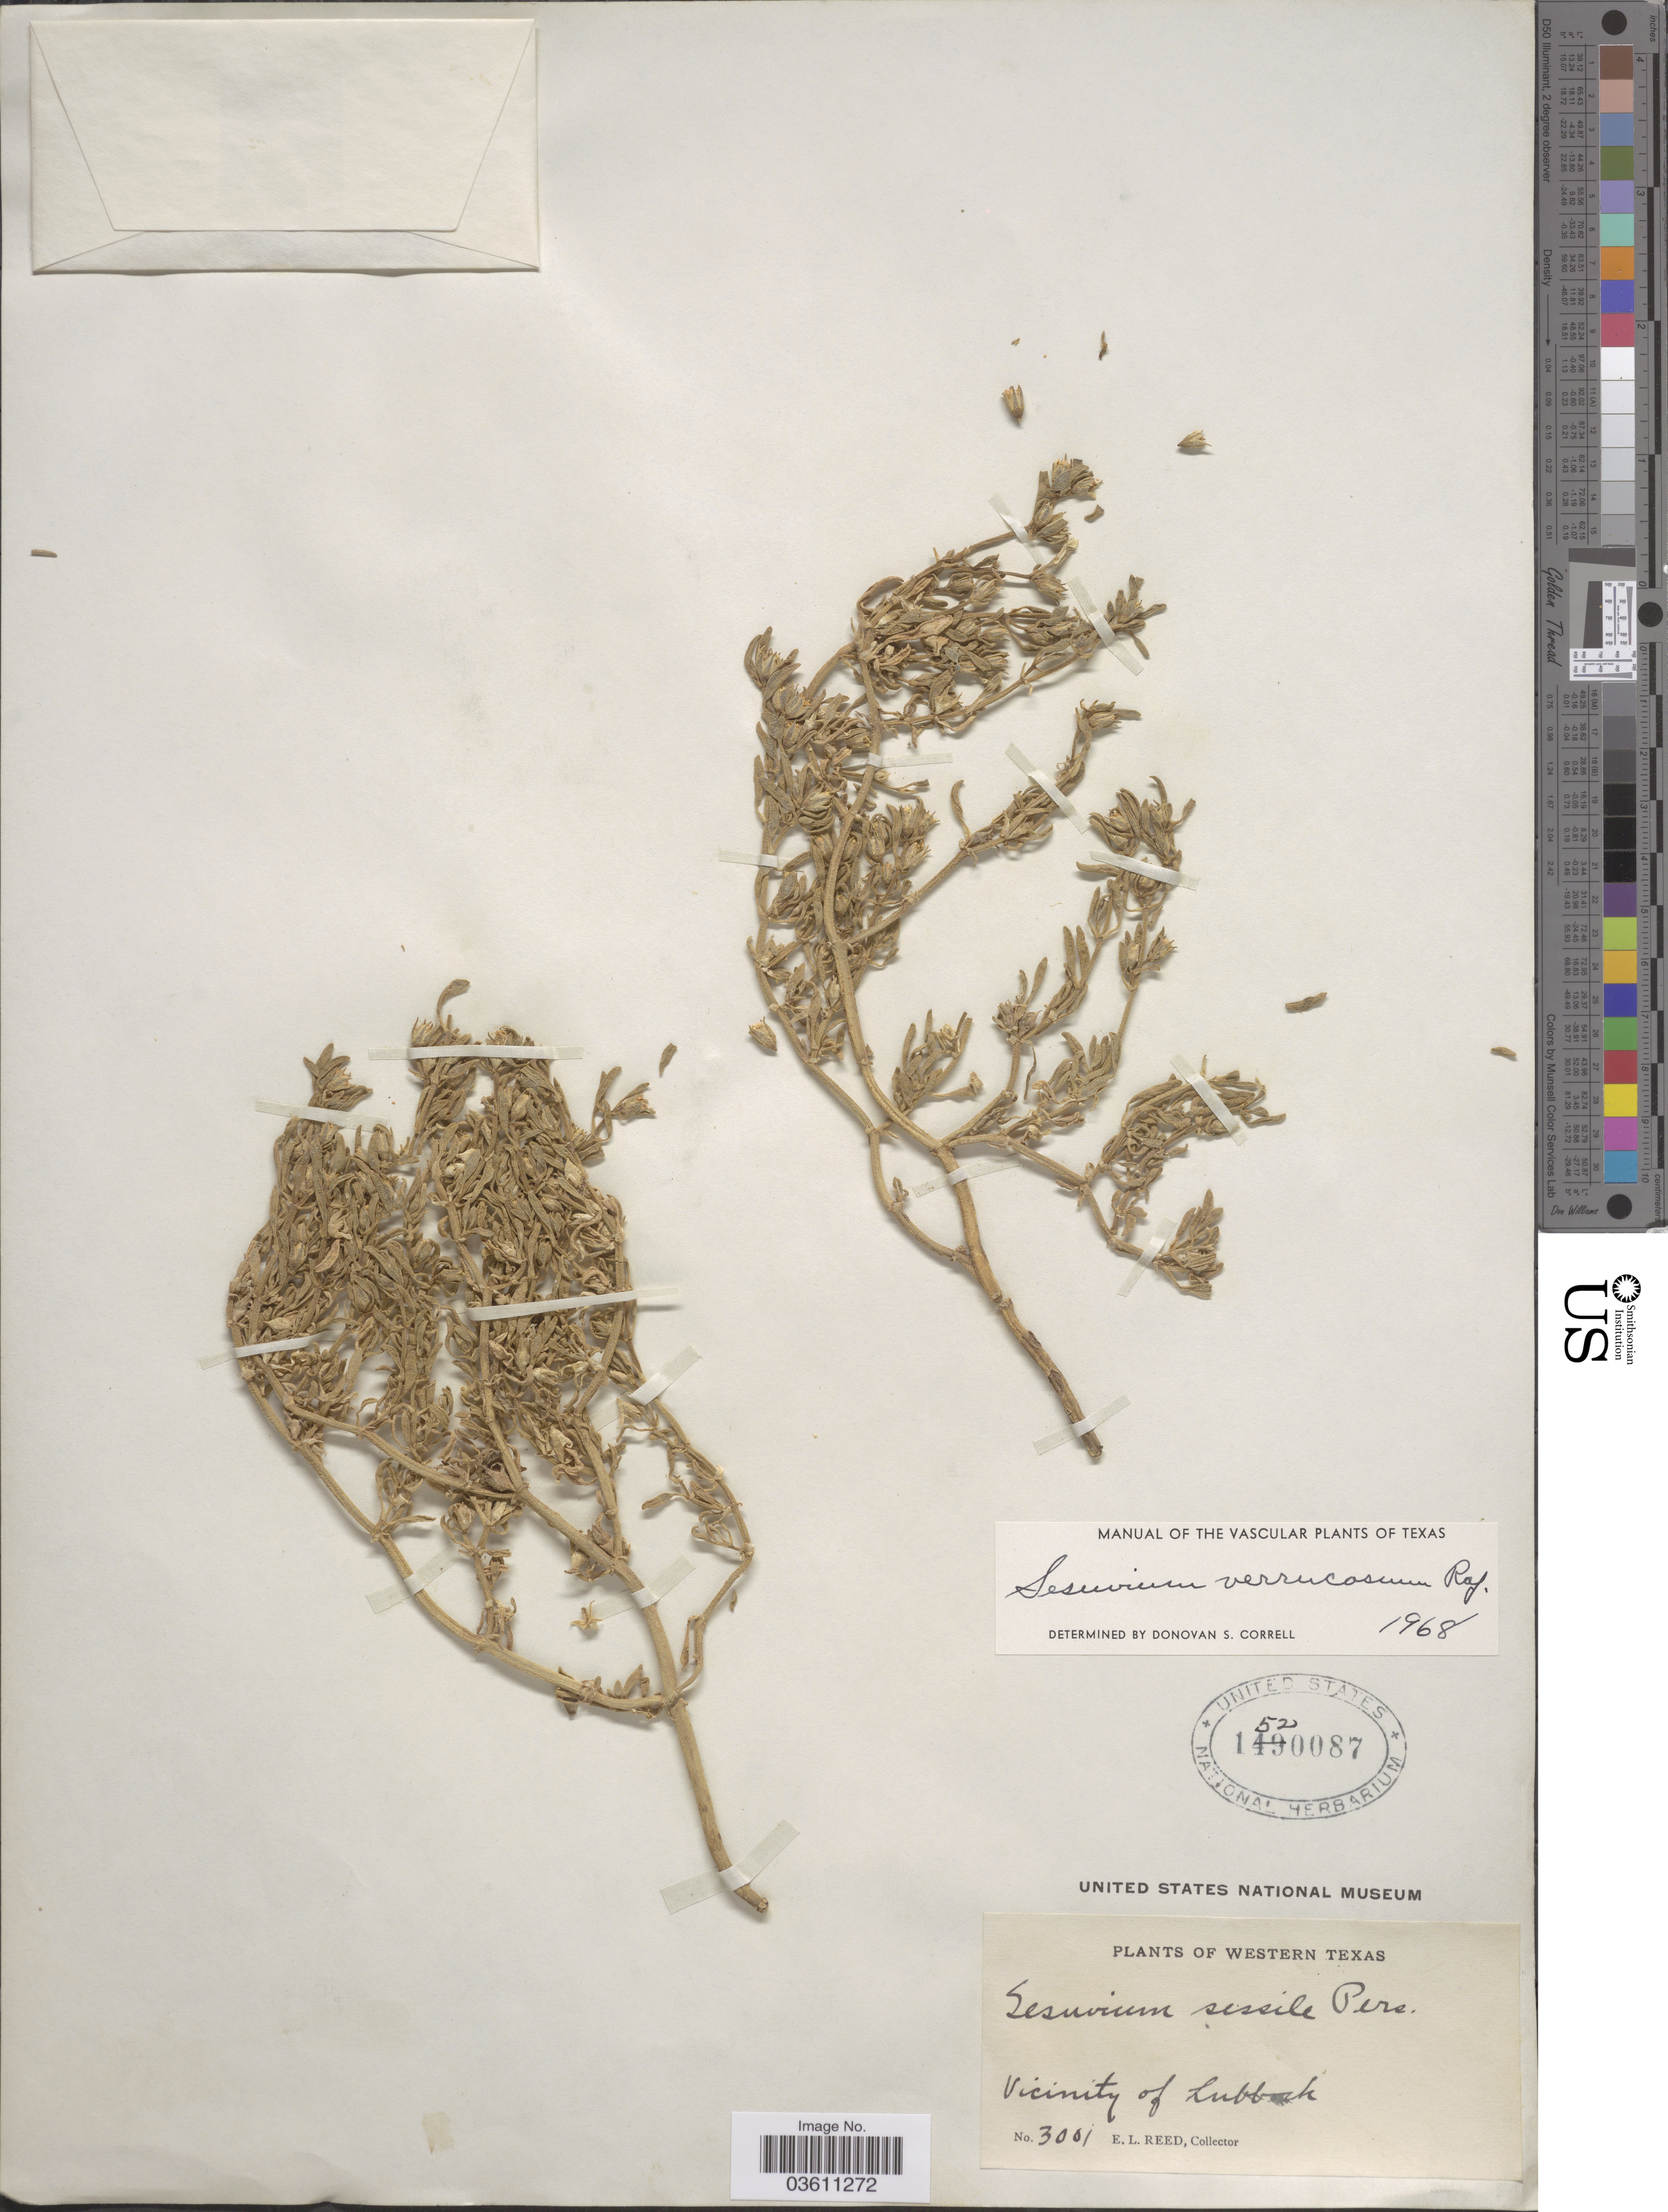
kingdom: Plantae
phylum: Tracheophyta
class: Magnoliopsida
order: Caryophyllales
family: Aizoaceae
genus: Sesuvium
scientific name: Sesuvium revolutifolium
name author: Ortega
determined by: Strong, Mark T., (BOT), Smithsonian Institution - National Museum of Natural History (UNITED STATES)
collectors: E. Reed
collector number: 3001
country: United States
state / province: Texas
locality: Western Texas. Vicinity of Lubbock.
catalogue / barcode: US 1520087